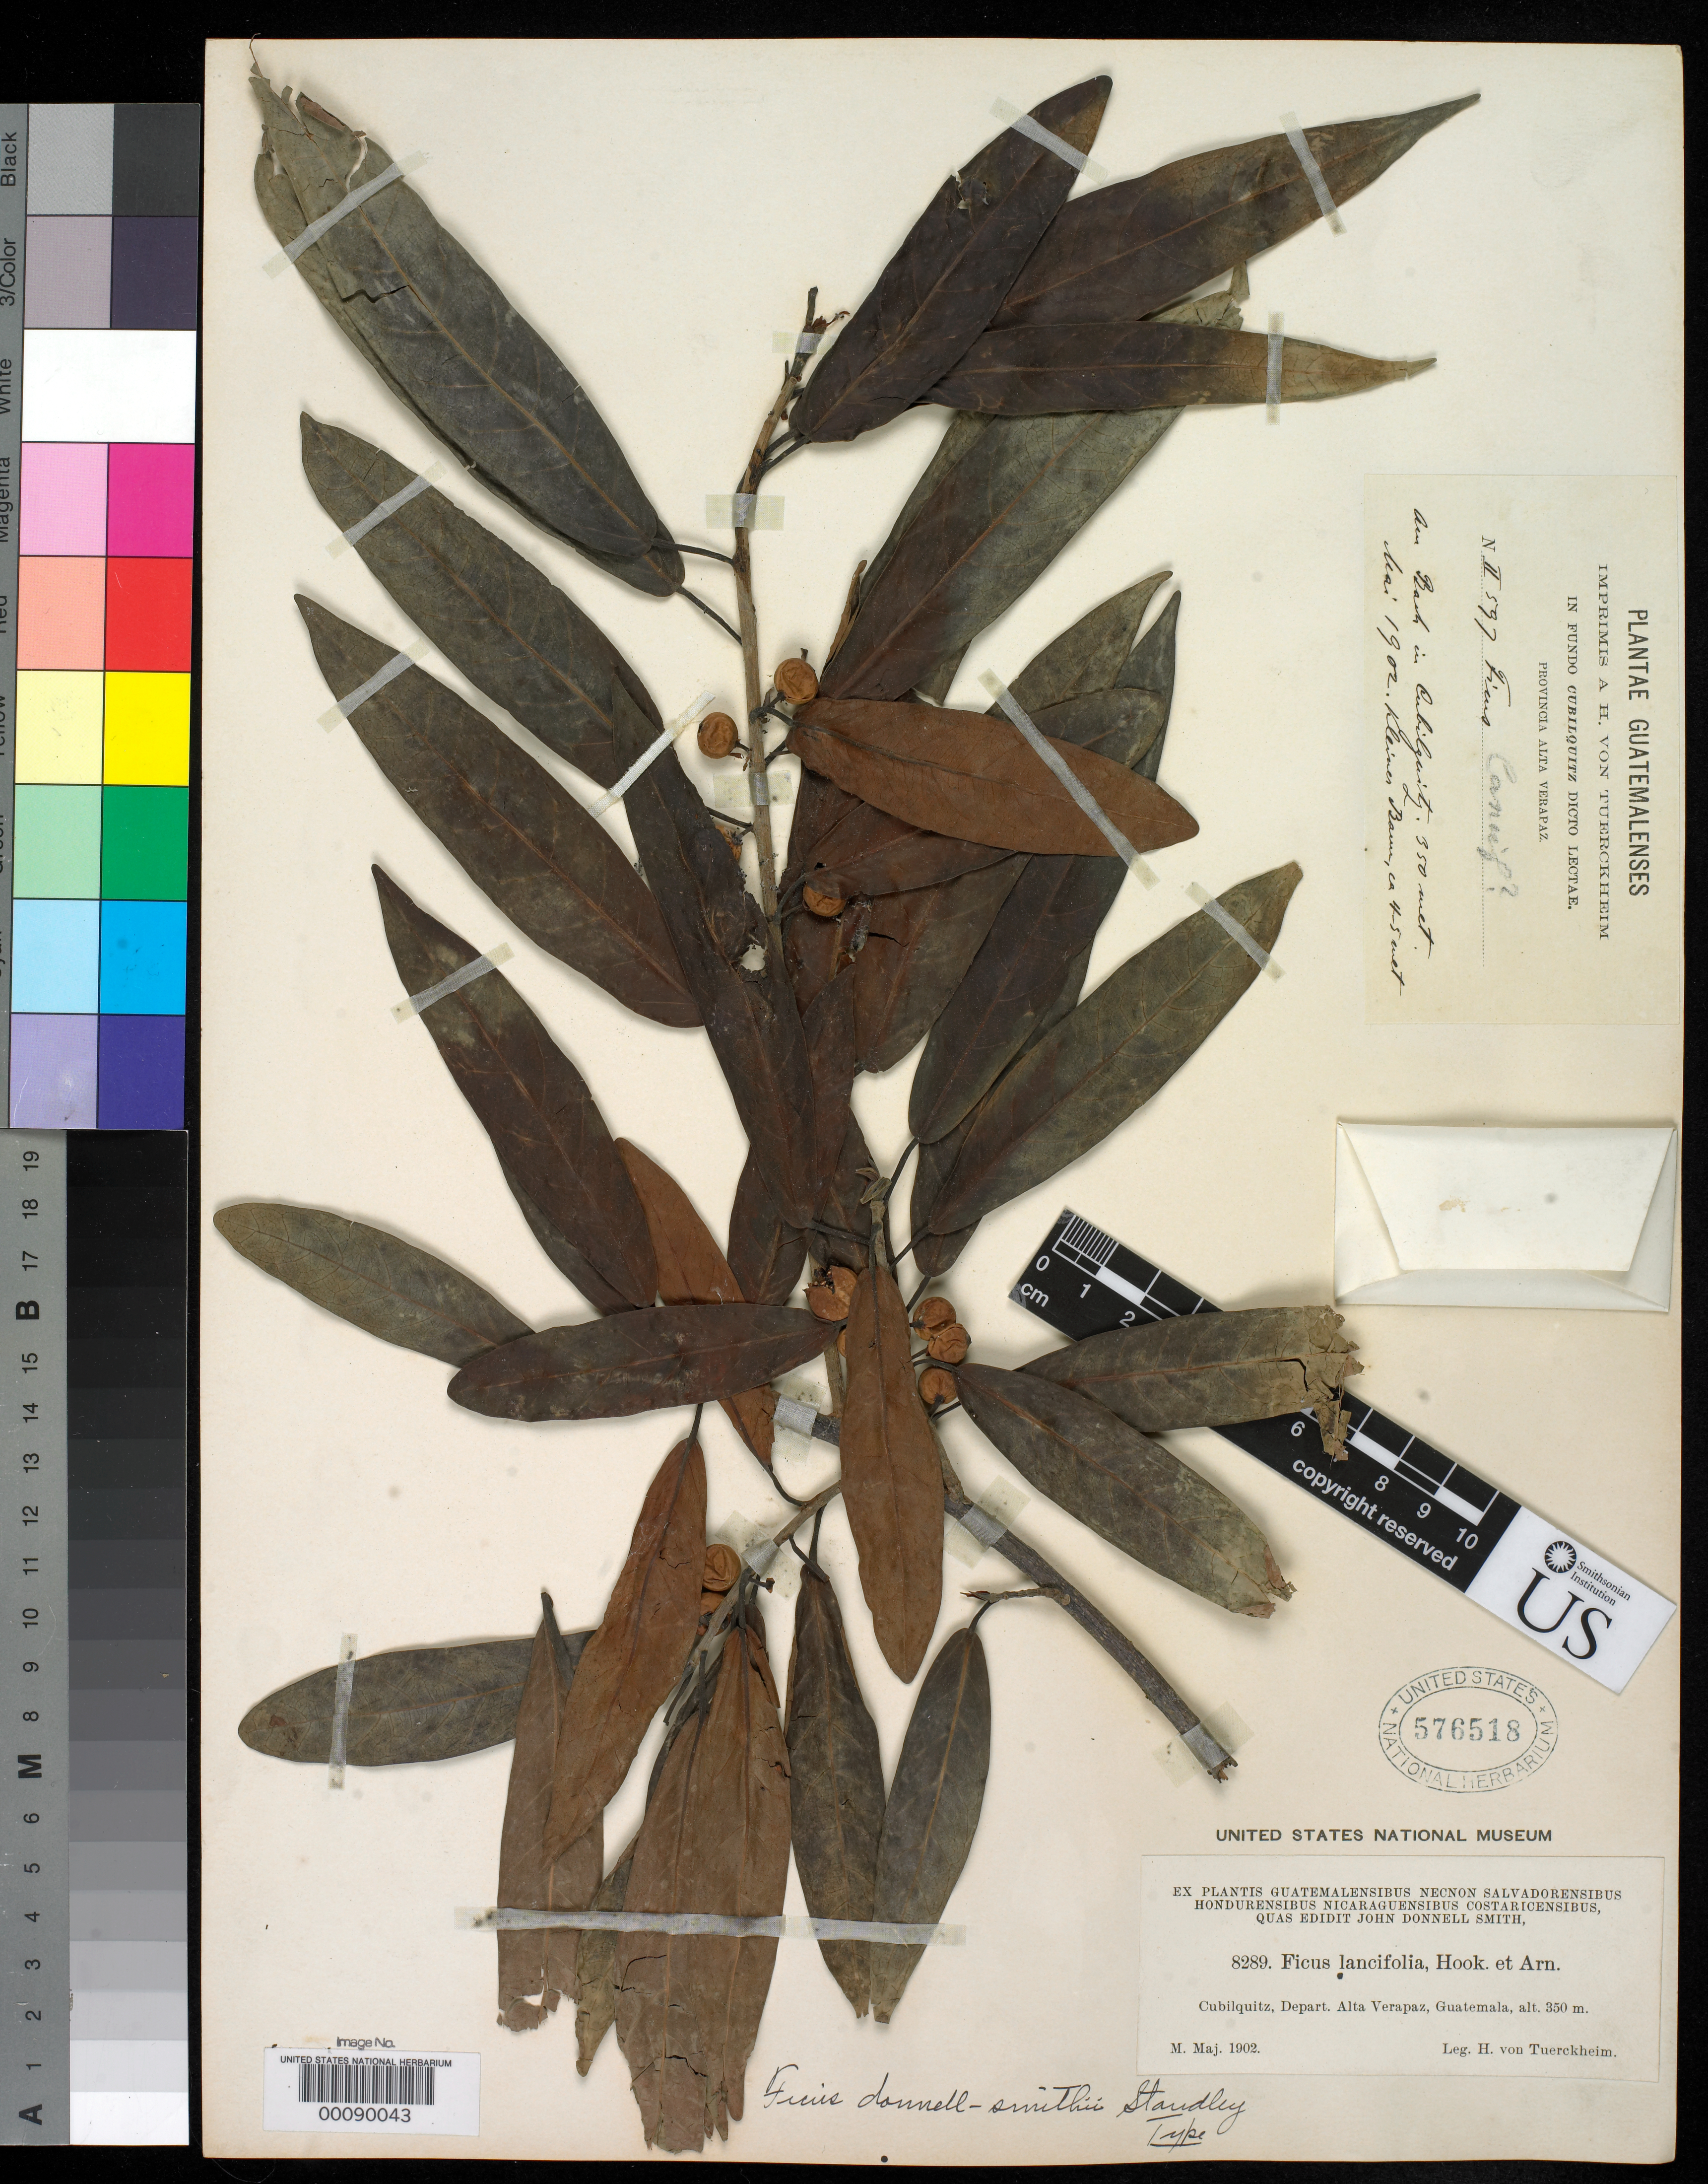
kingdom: Plantae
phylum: Tracheophyta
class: Magnoliopsida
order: Rosales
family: Moraceae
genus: Ficus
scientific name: Ficus donnell-smithii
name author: Standl.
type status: Holotype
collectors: H. von Türckheim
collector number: J.D.S. 8289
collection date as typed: May 1902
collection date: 1902-05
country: Guatemala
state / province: Alta Verapaz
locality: Cubilquitz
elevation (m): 350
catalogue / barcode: US 576518